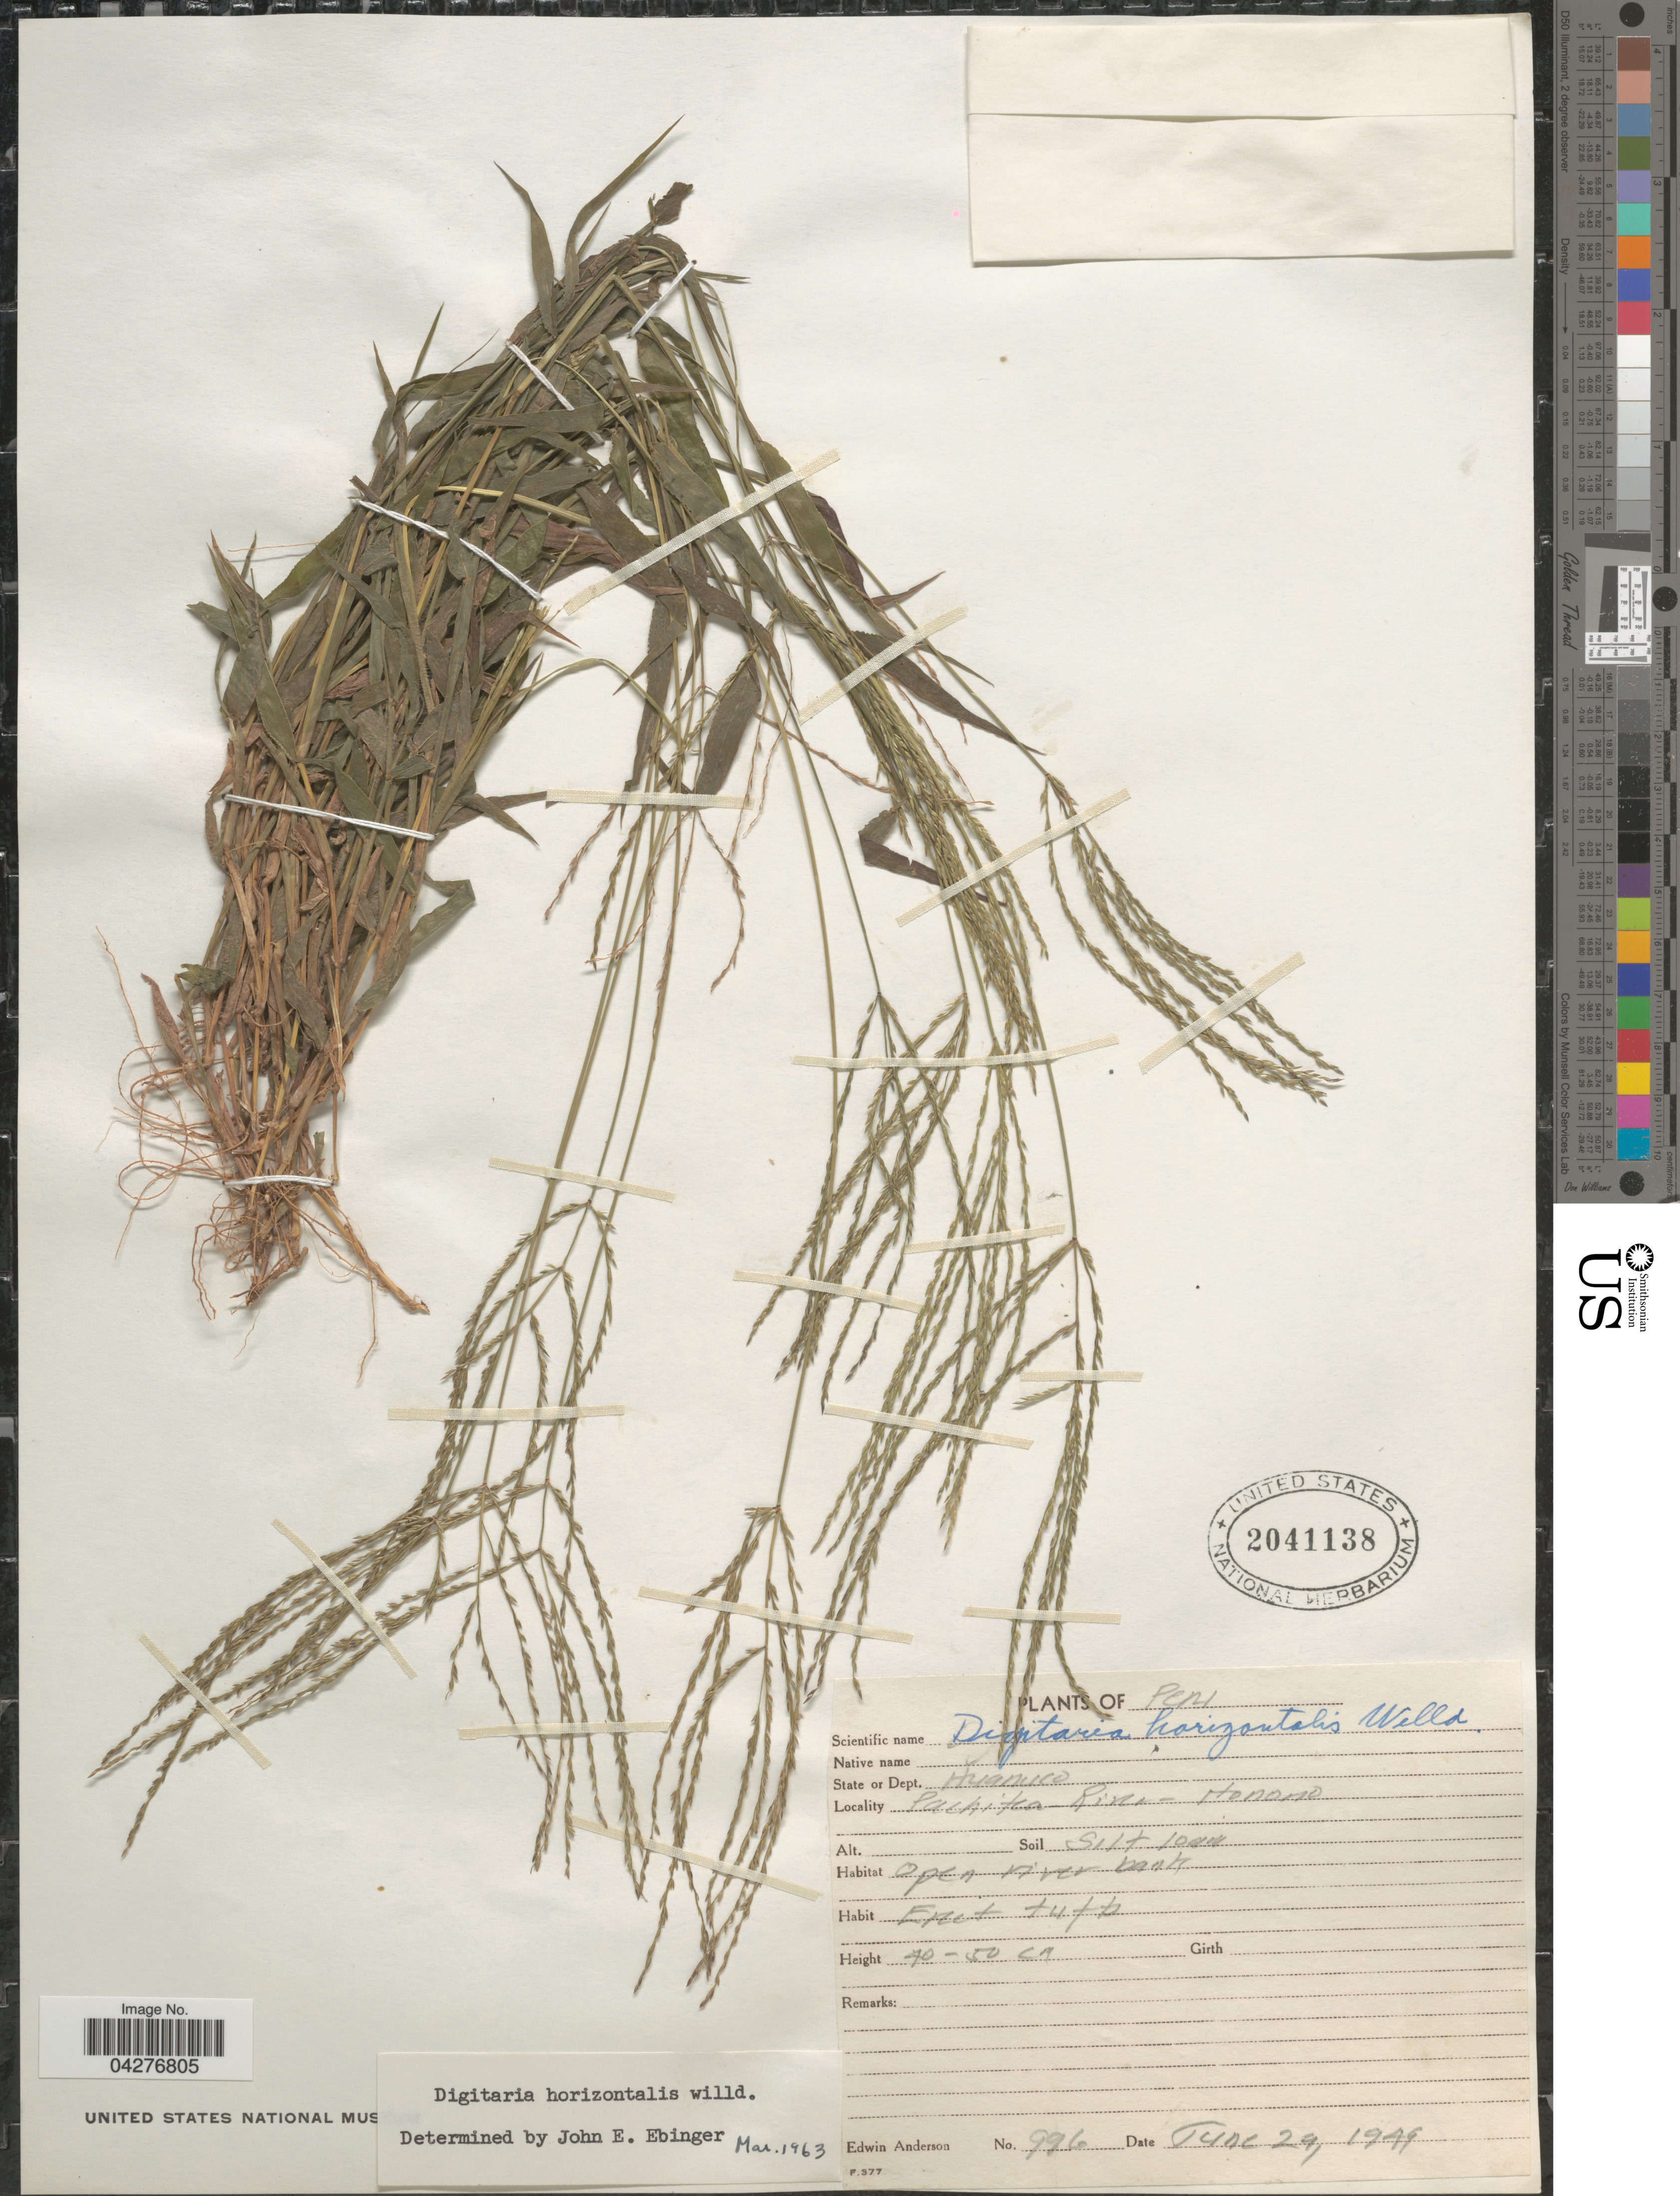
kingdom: Plantae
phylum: Tracheophyta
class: Liliopsida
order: Poales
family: Poaceae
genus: Digitaria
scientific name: Digitaria horizontalis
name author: Willd.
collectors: E. Anderson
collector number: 996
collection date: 1949-06-29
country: Peru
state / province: Huánuco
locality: State or Dept. Huanuco. Pachitea River - Itonomo. Open river bank.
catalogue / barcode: US 2041138